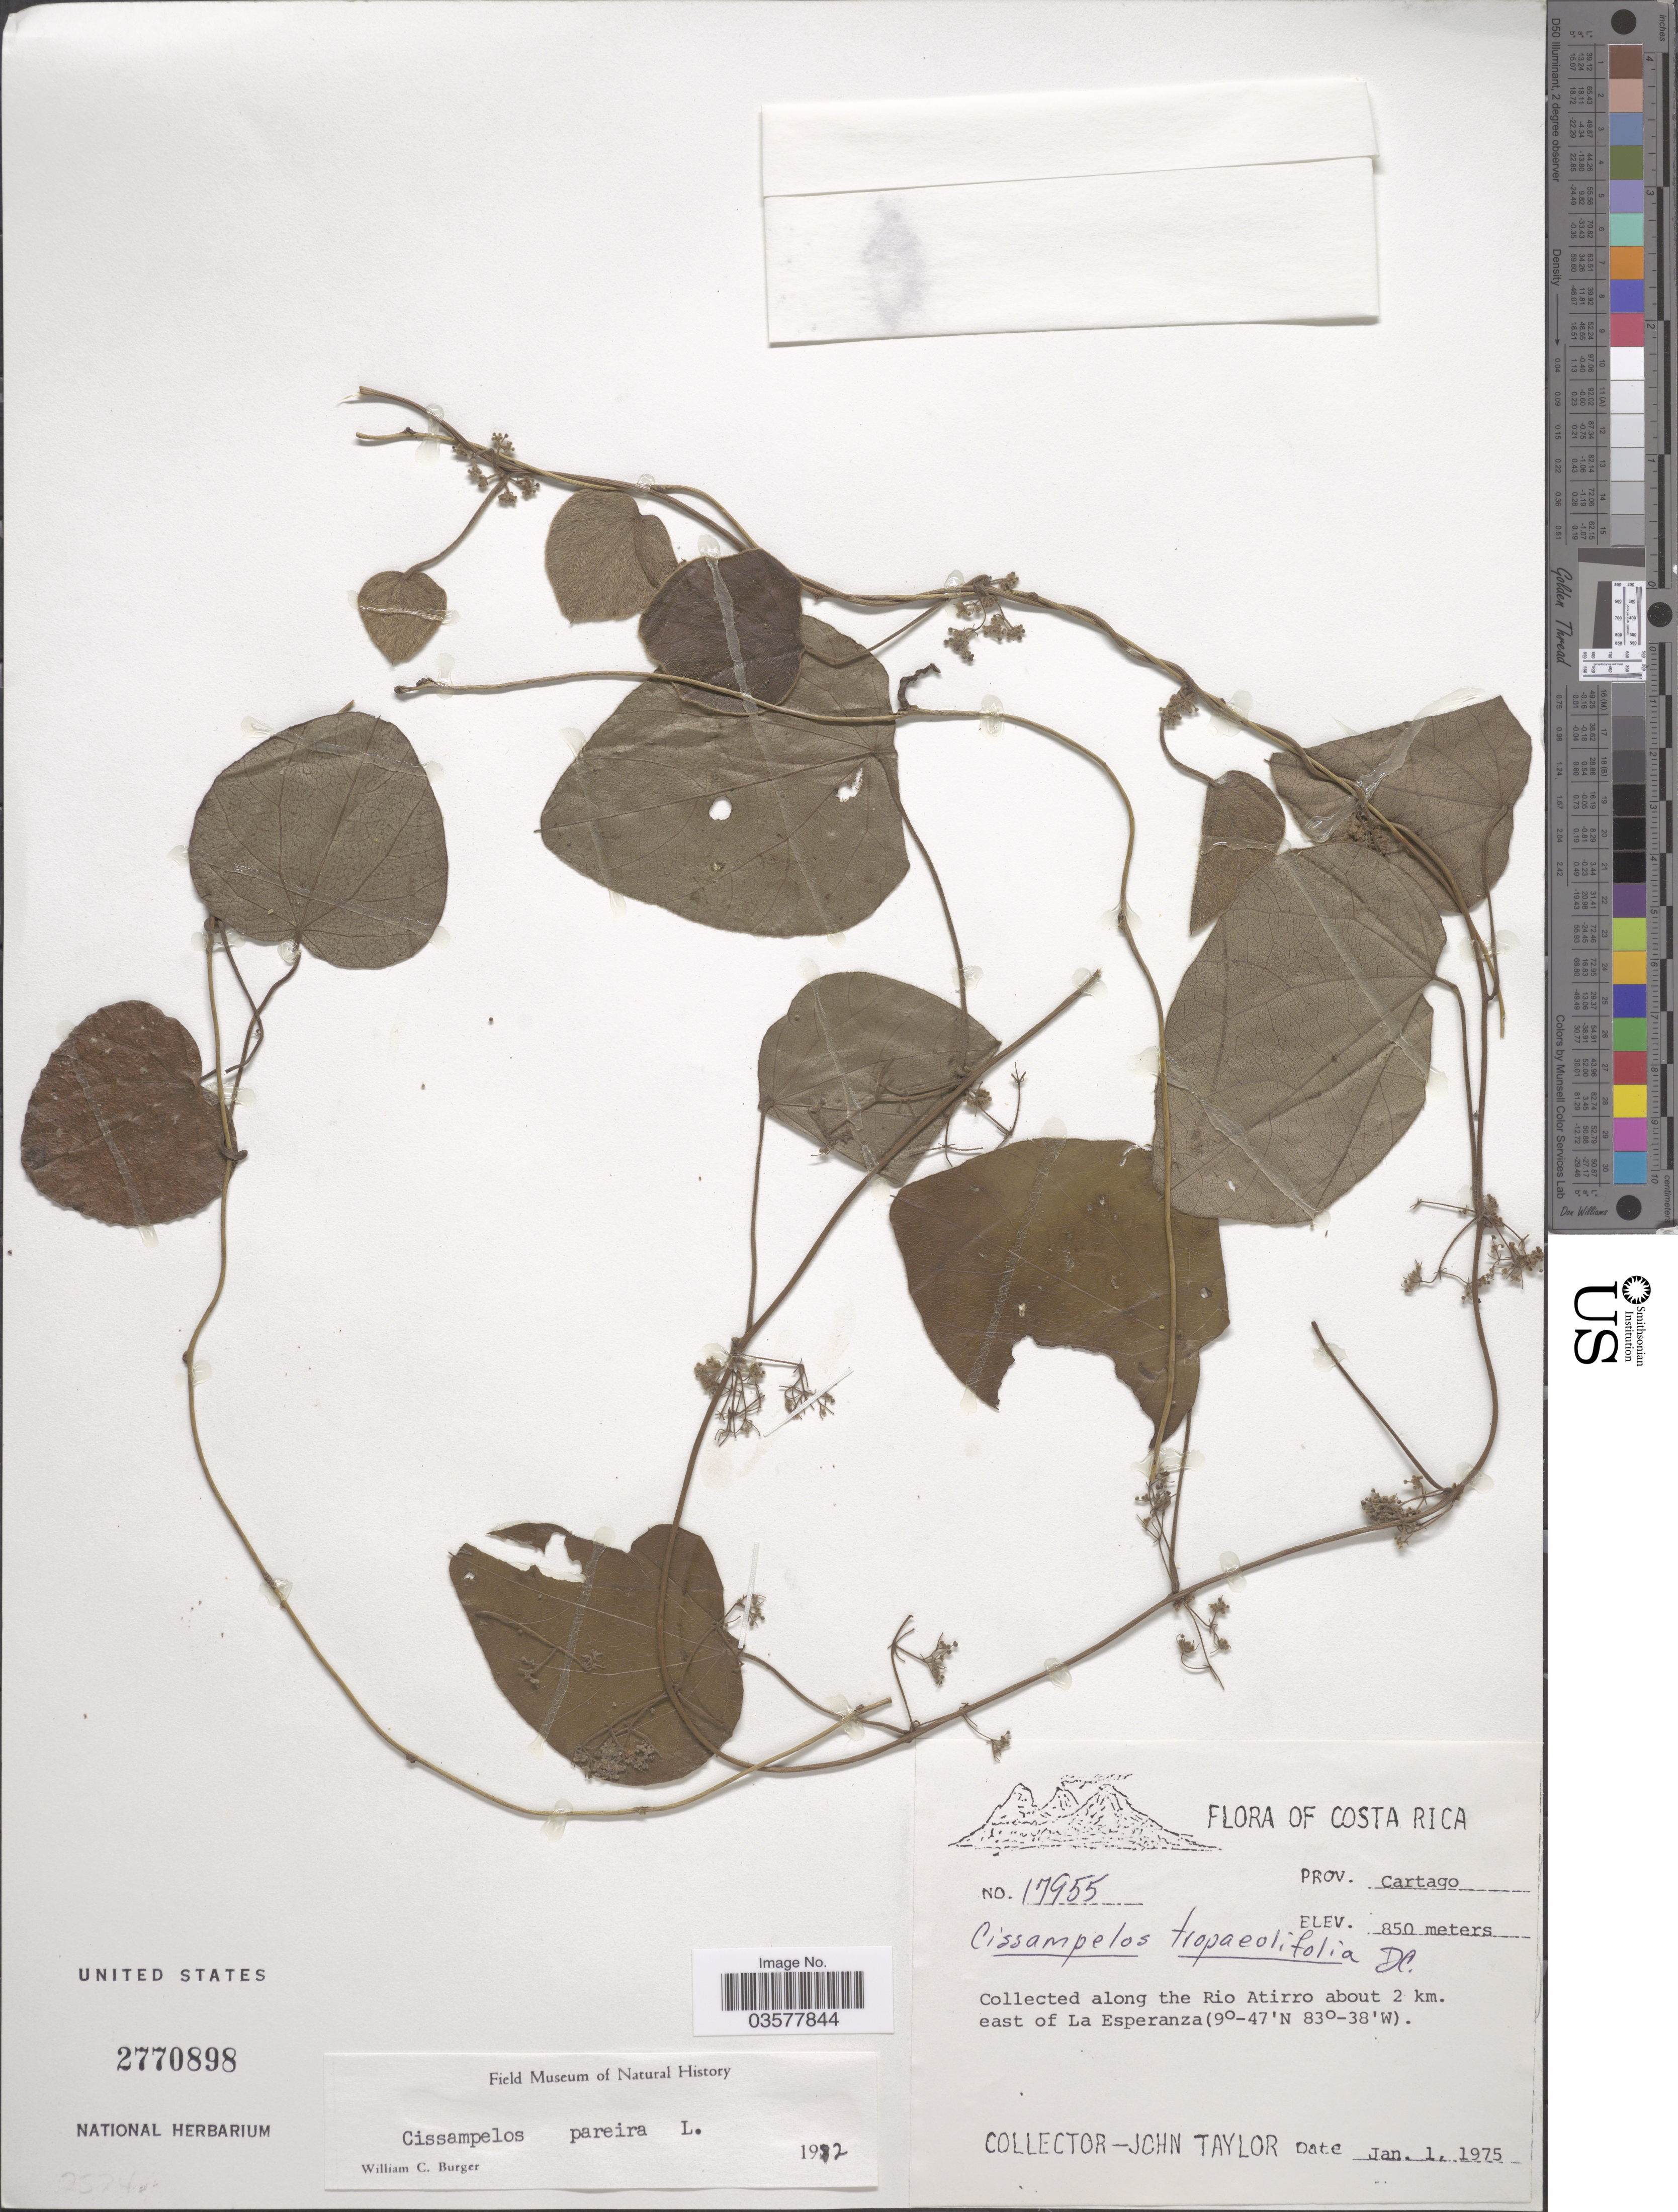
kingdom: Plantae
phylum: Tracheophyta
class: Magnoliopsida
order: Ranunculales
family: Menispermaceae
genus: Cissampelos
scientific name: Cissampelos pareira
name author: L.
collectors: J. Taylor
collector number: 17955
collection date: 1975-01-01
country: Costa Rica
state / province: Cartago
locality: Along the Rio Atirro about 2 km. east of La Esperanza.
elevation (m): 850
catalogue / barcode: US 2770898